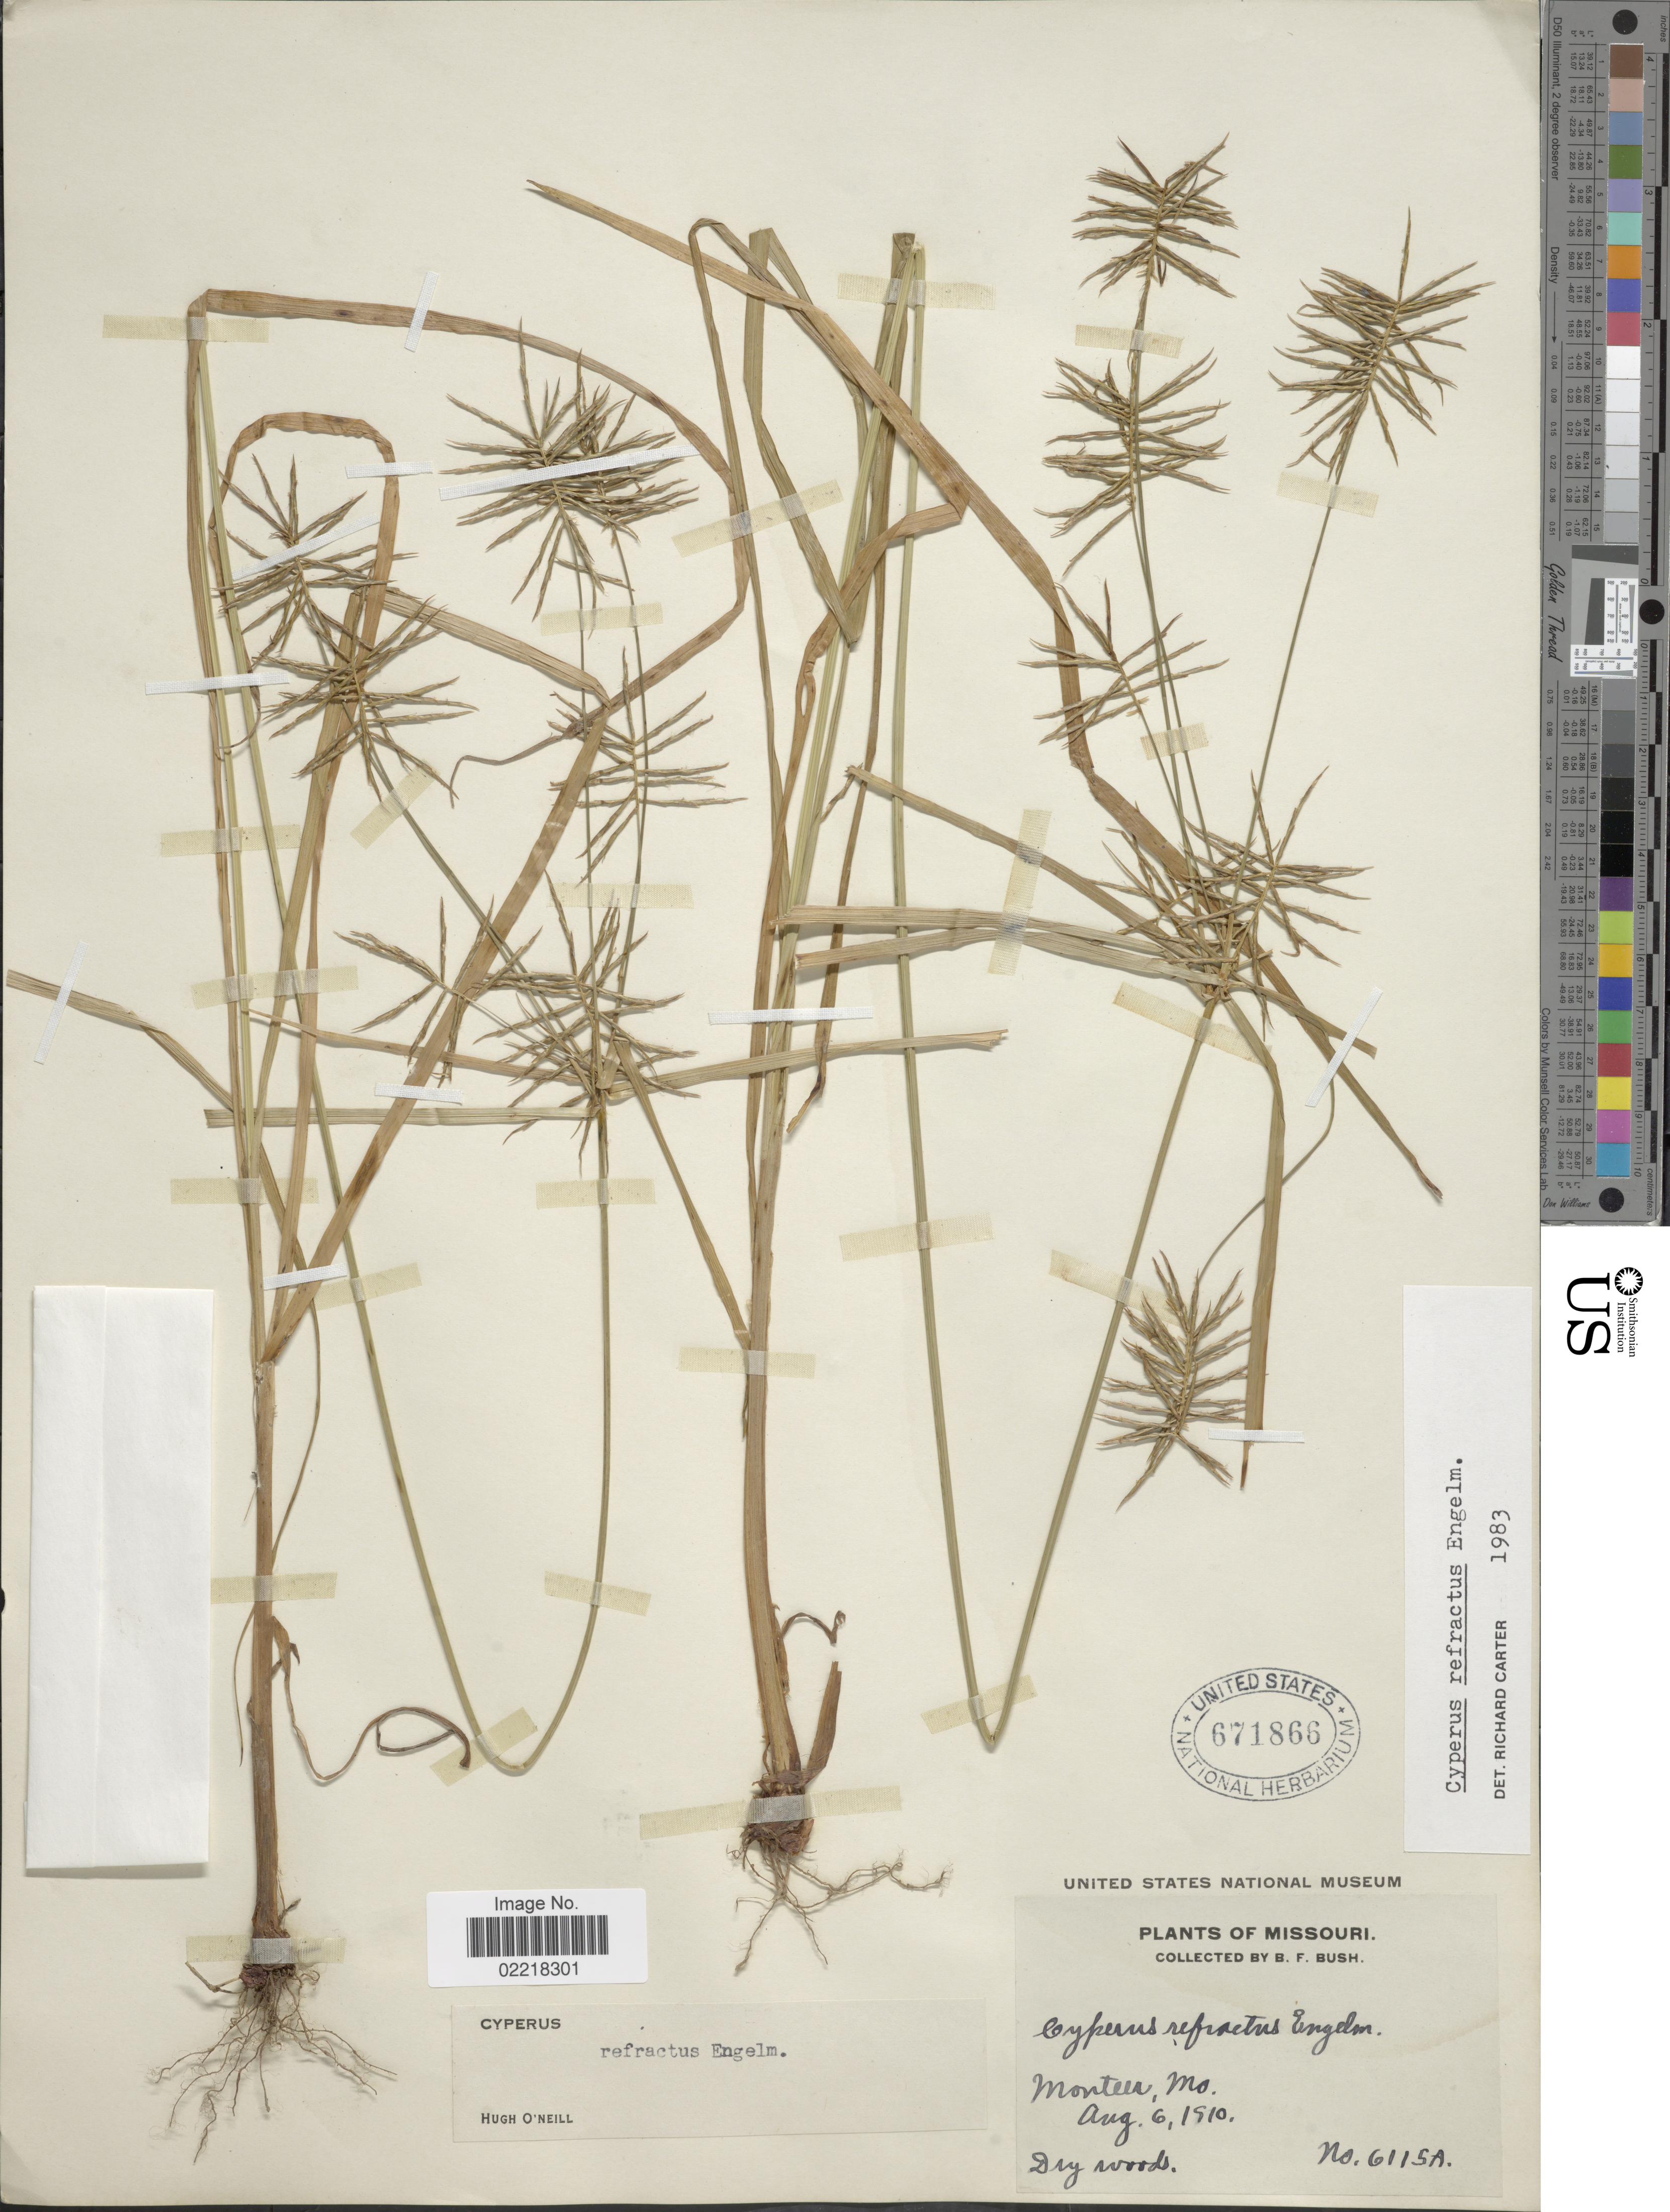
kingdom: Plantae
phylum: Tracheophyta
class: Liliopsida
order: Poales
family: Cyperaceae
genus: Cyperus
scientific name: Cyperus refractus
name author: Engelm. ex Boeckeler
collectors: B. F. Bush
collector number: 6115A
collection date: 1910-08-06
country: United States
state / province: Missouri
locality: Monteer, Mo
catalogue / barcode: US 671866